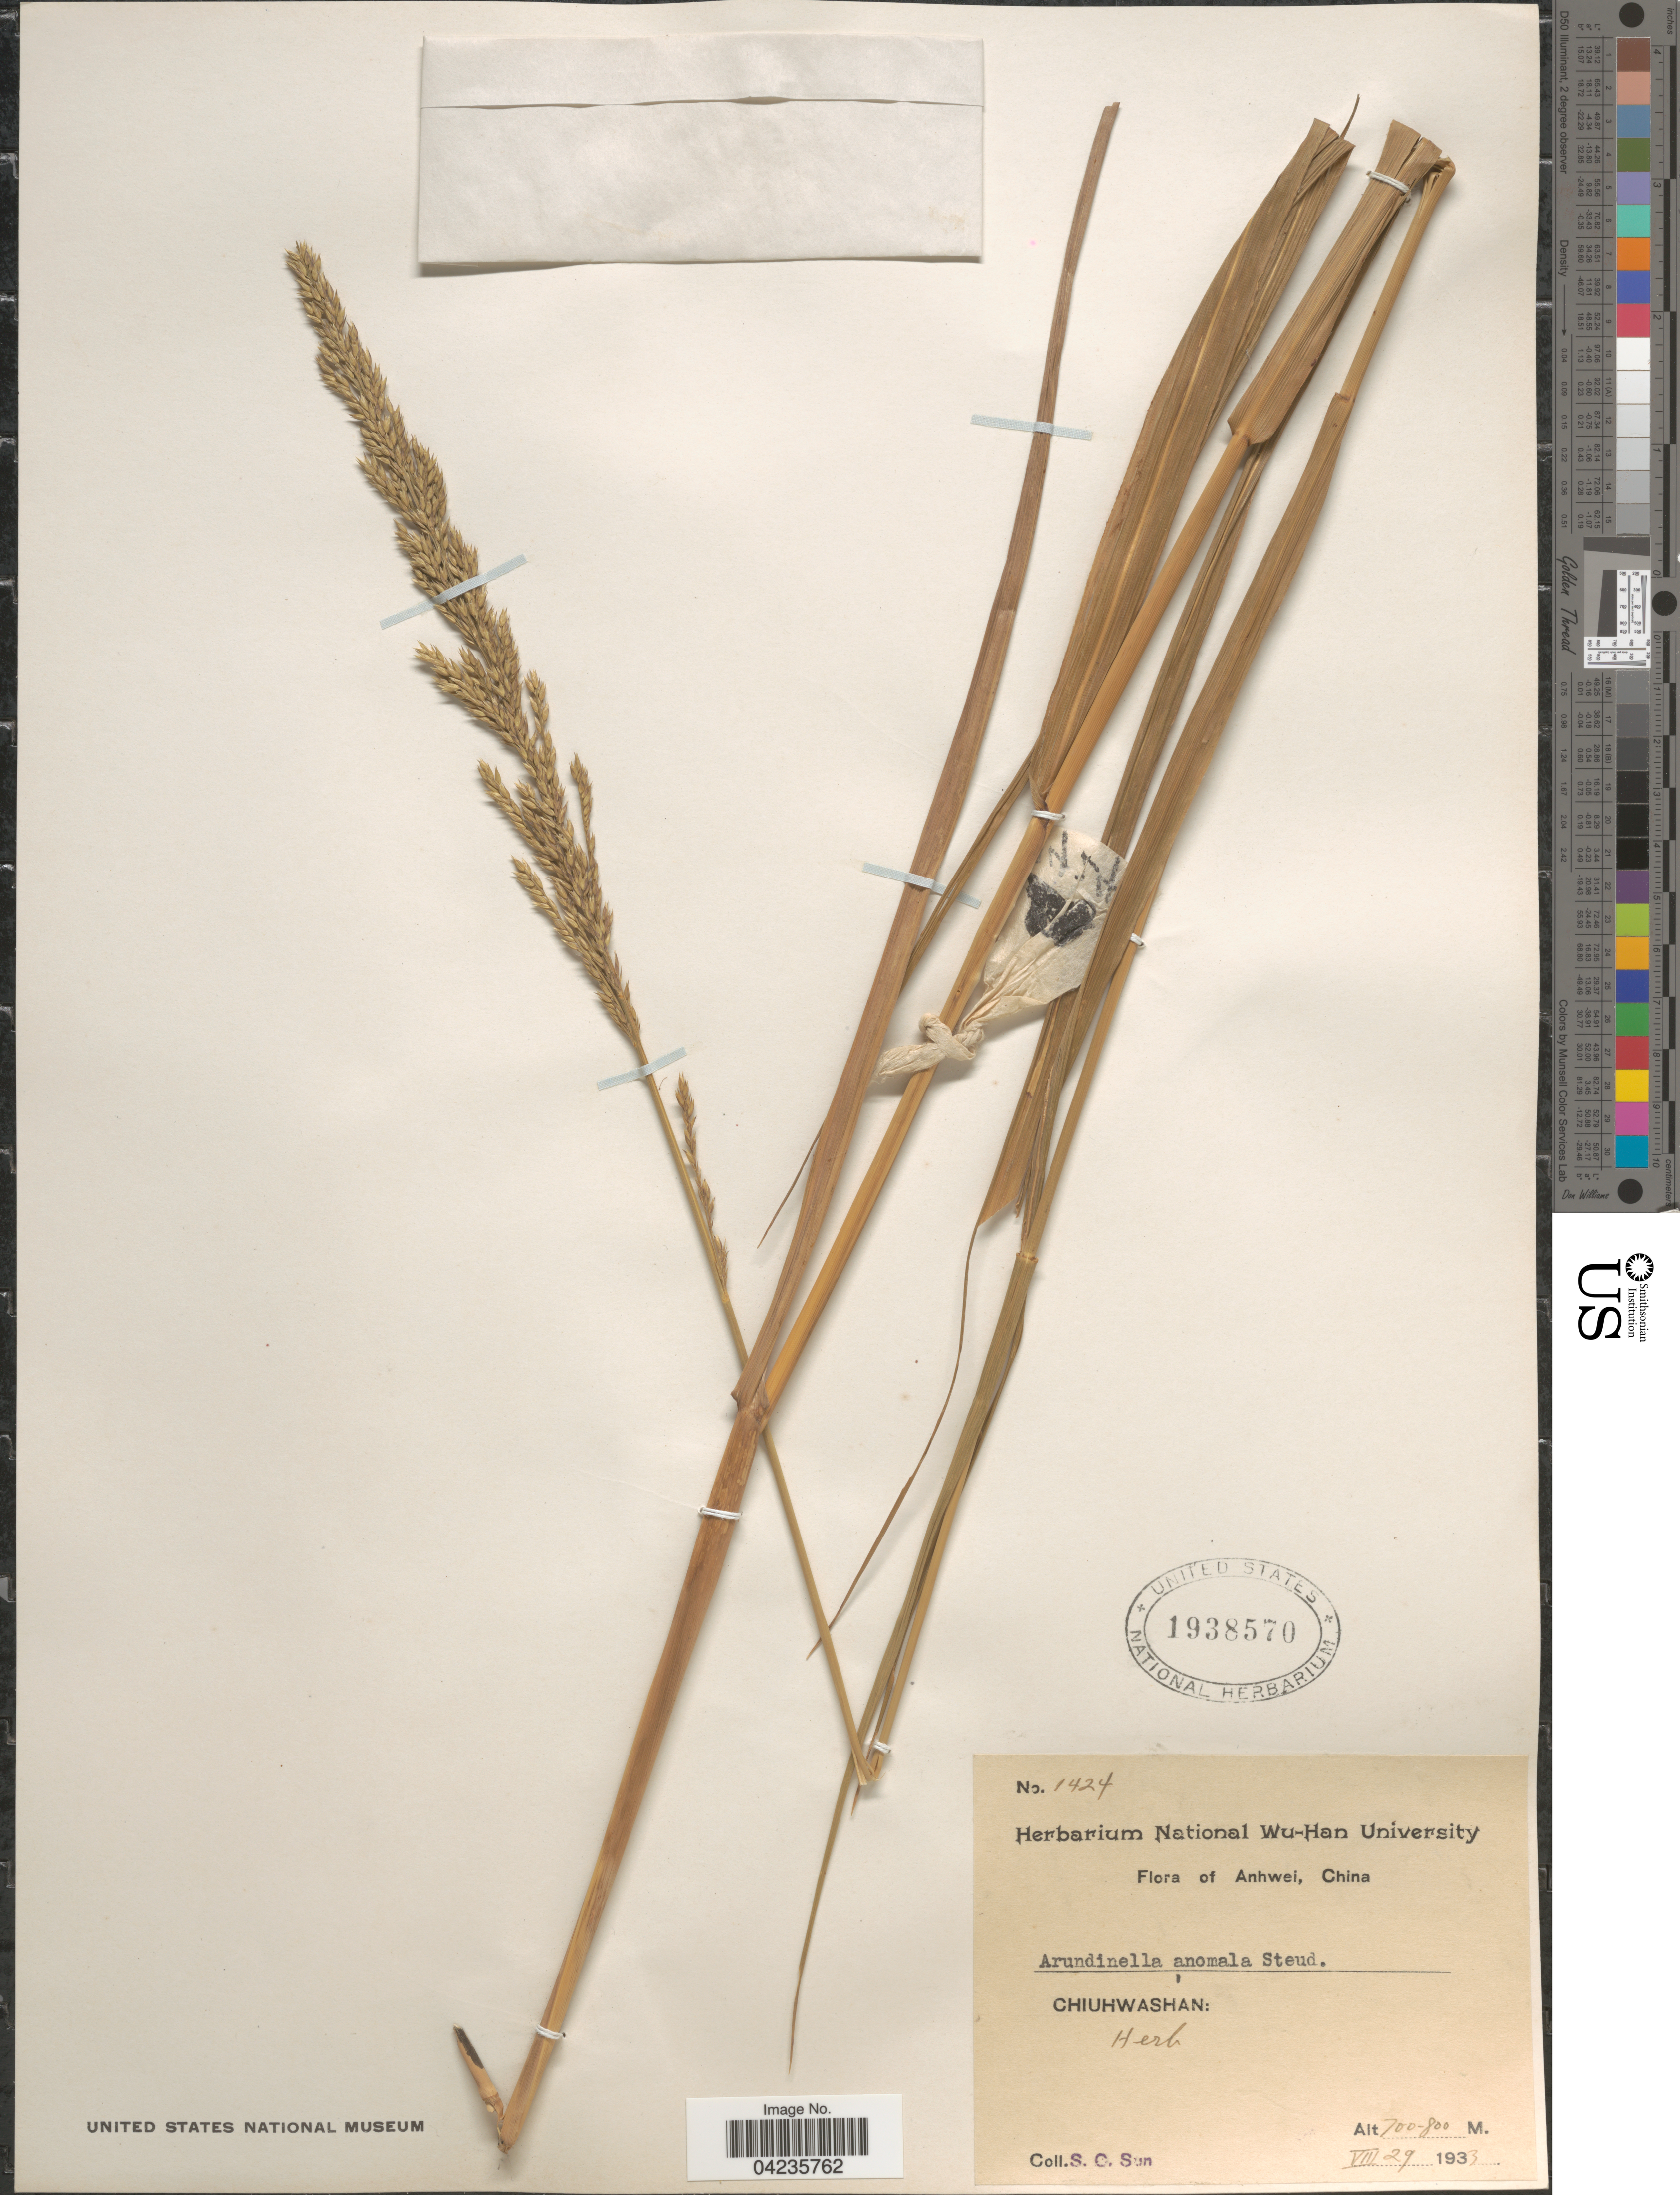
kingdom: Plantae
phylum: Tracheophyta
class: Liliopsida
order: Poales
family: Poaceae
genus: Arundinella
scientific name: Arundinella hirta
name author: (Thunb.) Tanaka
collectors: S. C. Sun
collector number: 1424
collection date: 1933-08-29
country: China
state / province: Anhui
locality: Anhwei. Chiuhwashan.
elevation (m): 700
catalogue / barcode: US 1938570